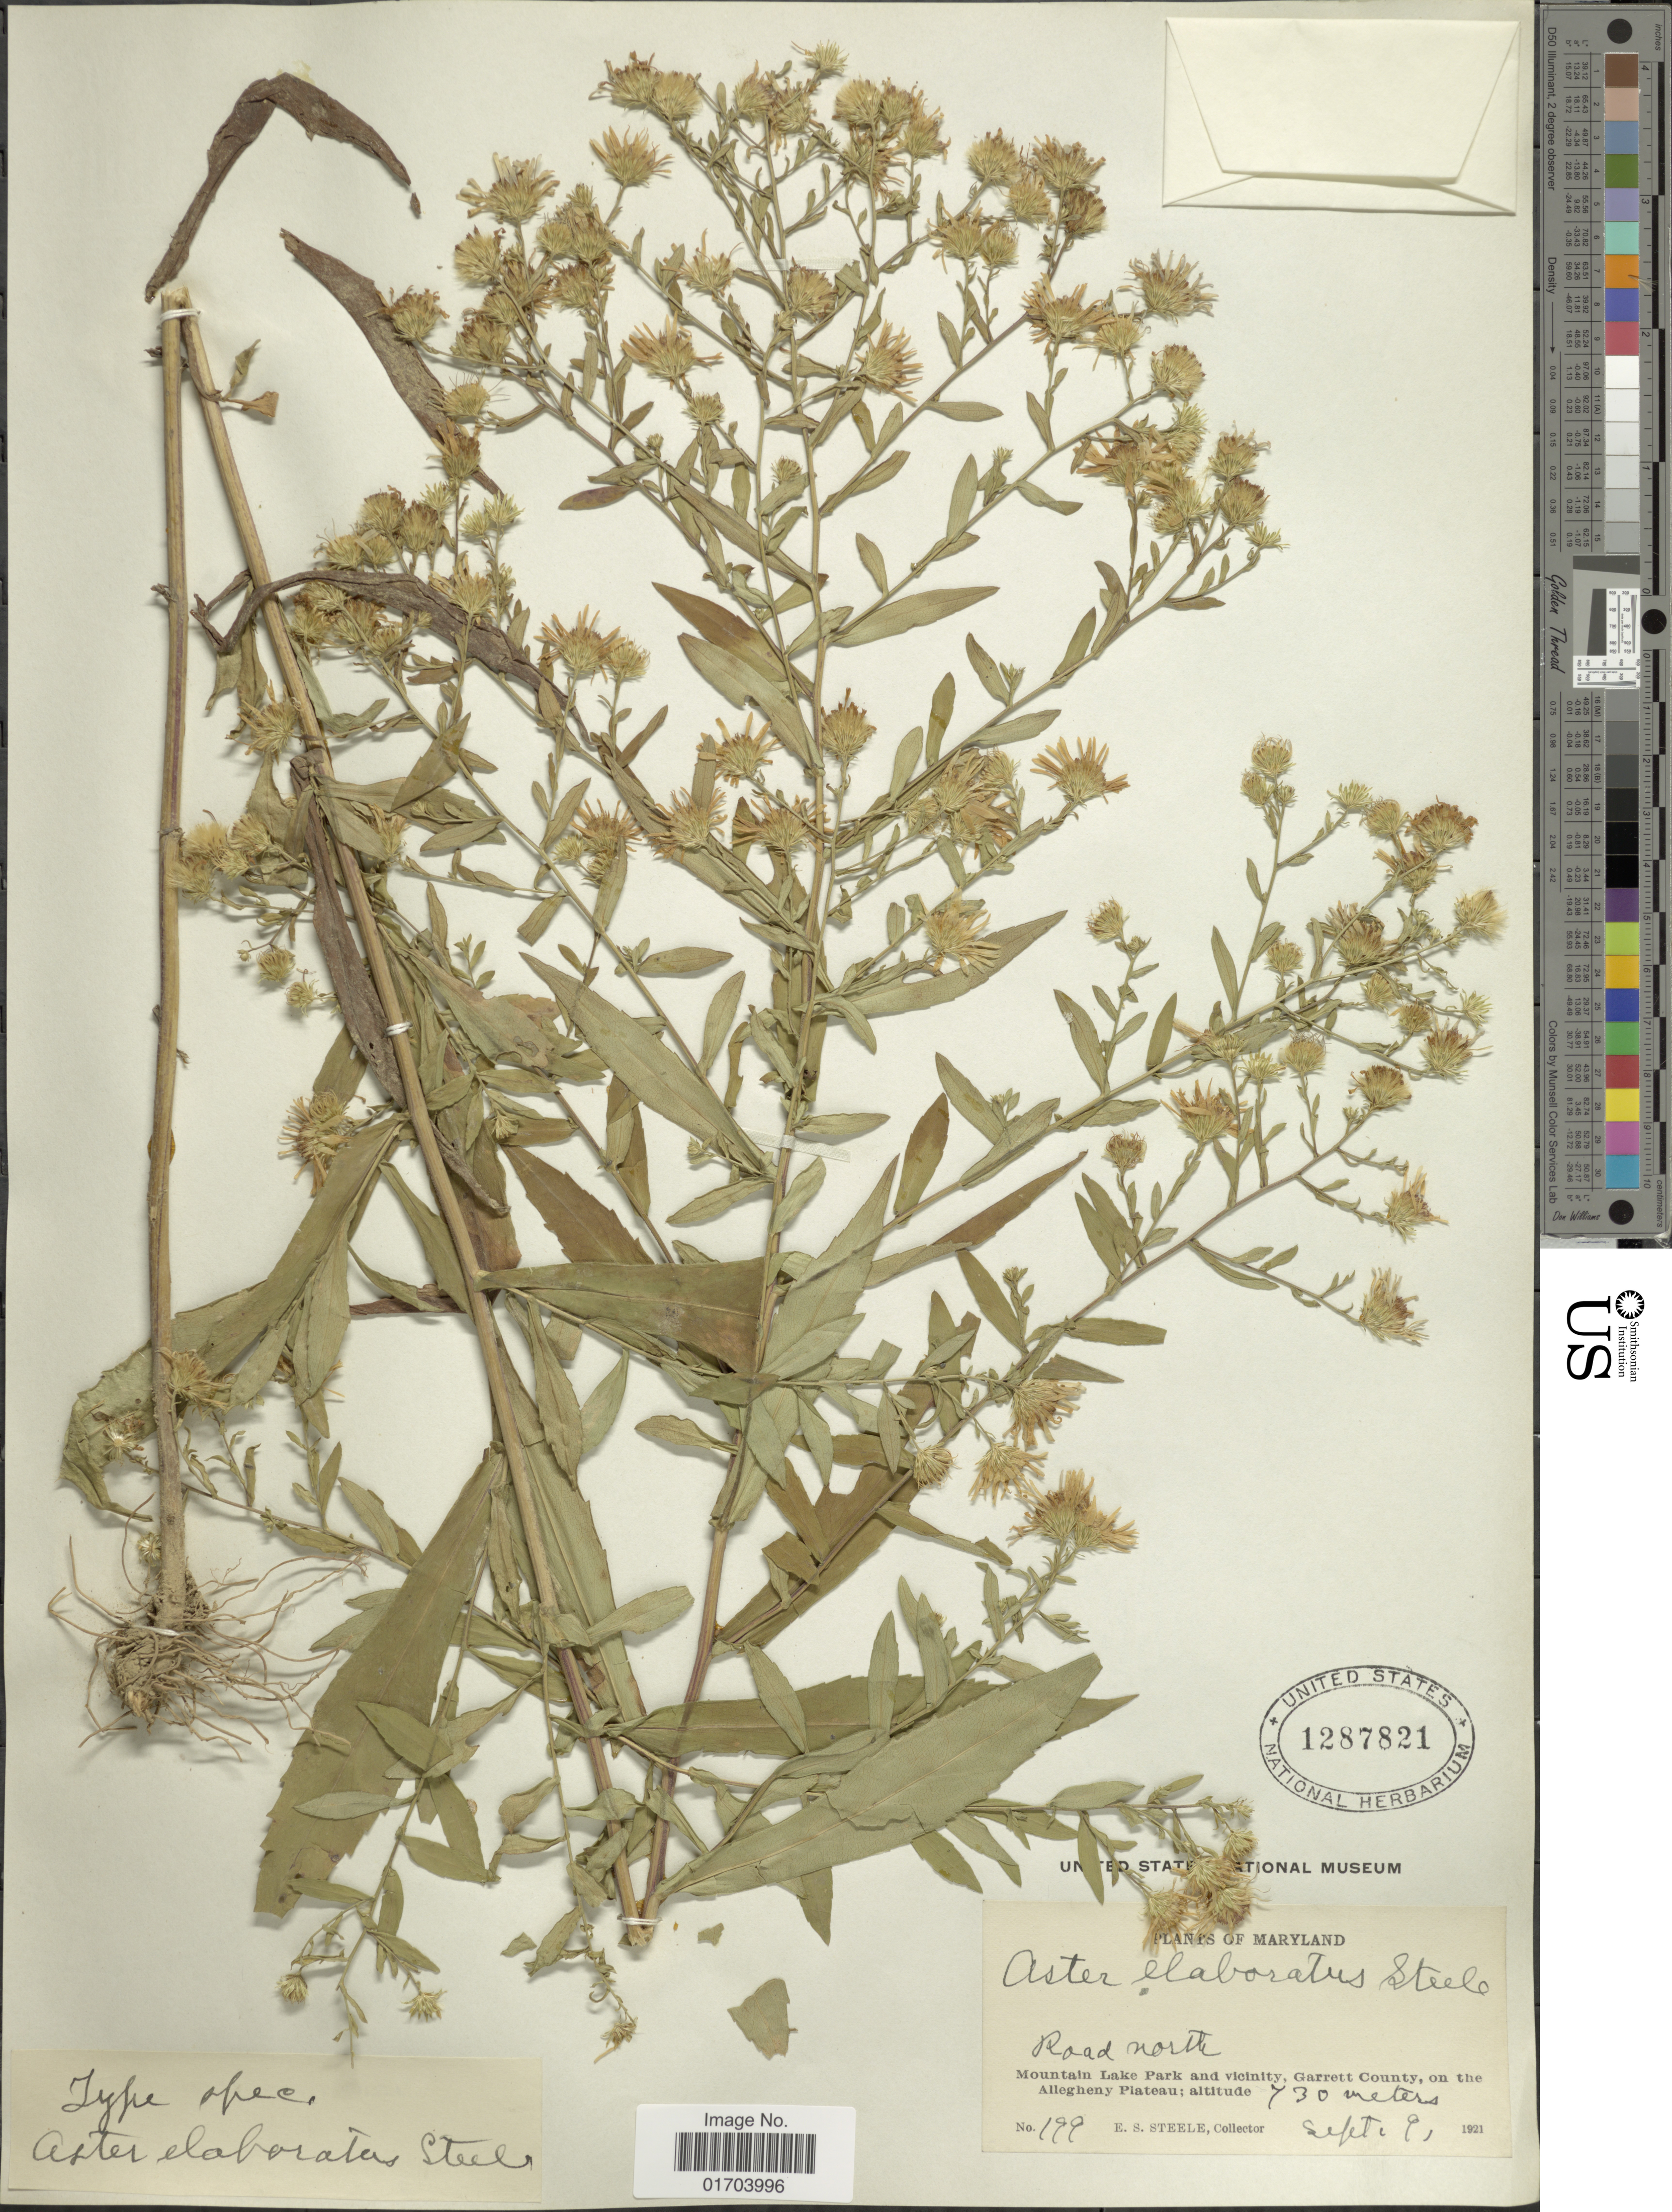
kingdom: Plantae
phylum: Tracheophyta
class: Magnoliopsida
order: Asterales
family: Asteraceae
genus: Aster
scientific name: Aster elaboratus E.S. Steele sp. nov. ined.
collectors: E. Steele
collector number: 199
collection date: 1921-09-09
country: United States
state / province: Maryland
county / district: Garrett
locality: Road north, Mountain Lake park and Vicinity, Garrett County, on the Allegheny Plateau.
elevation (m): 730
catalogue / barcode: US 1287821